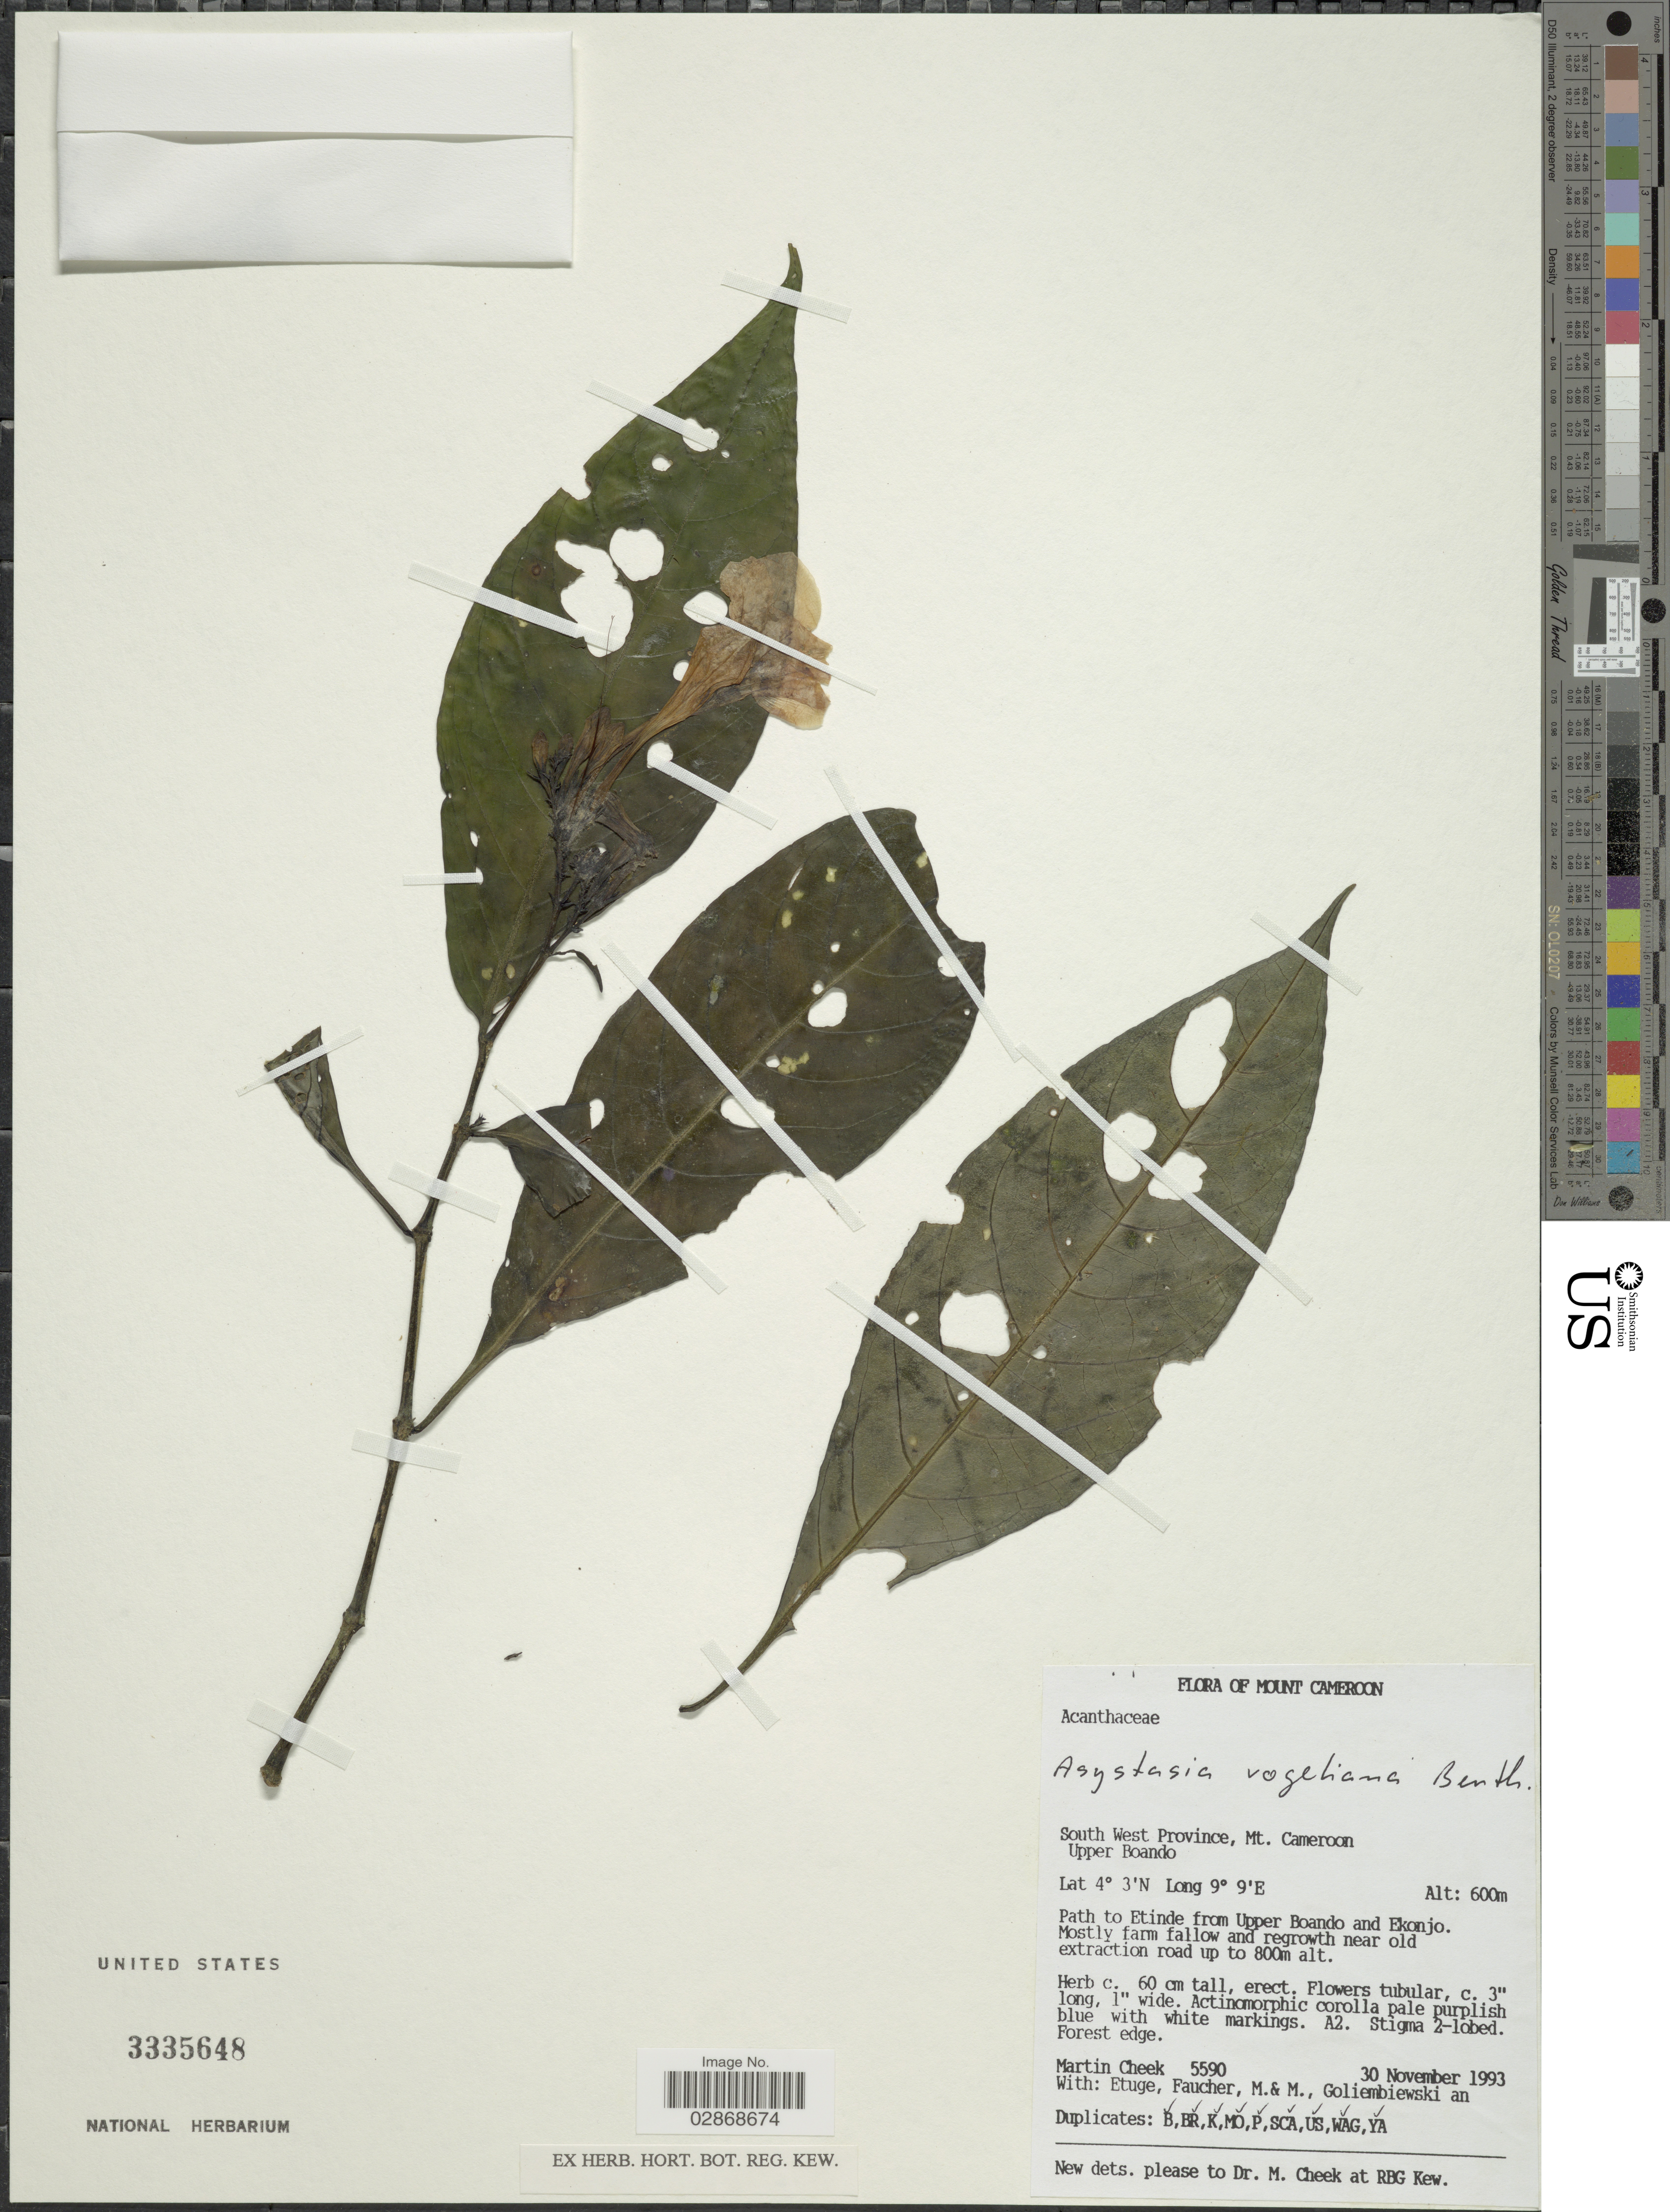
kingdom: Plantae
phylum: Tracheophyta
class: Magnoliopsida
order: Lamiales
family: Acanthaceae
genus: Asystasia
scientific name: Asystasia vogeliana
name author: Benth.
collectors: M. Cheek, Etuge, Faucher, M. & M. & Goliembiewski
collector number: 5590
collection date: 1993-11-30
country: Cameroon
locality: Mount Cameroon. South West Province. Upper Boando. Path to Etinde from Upper Boando and Ekonjo.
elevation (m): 600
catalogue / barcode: US 3335648